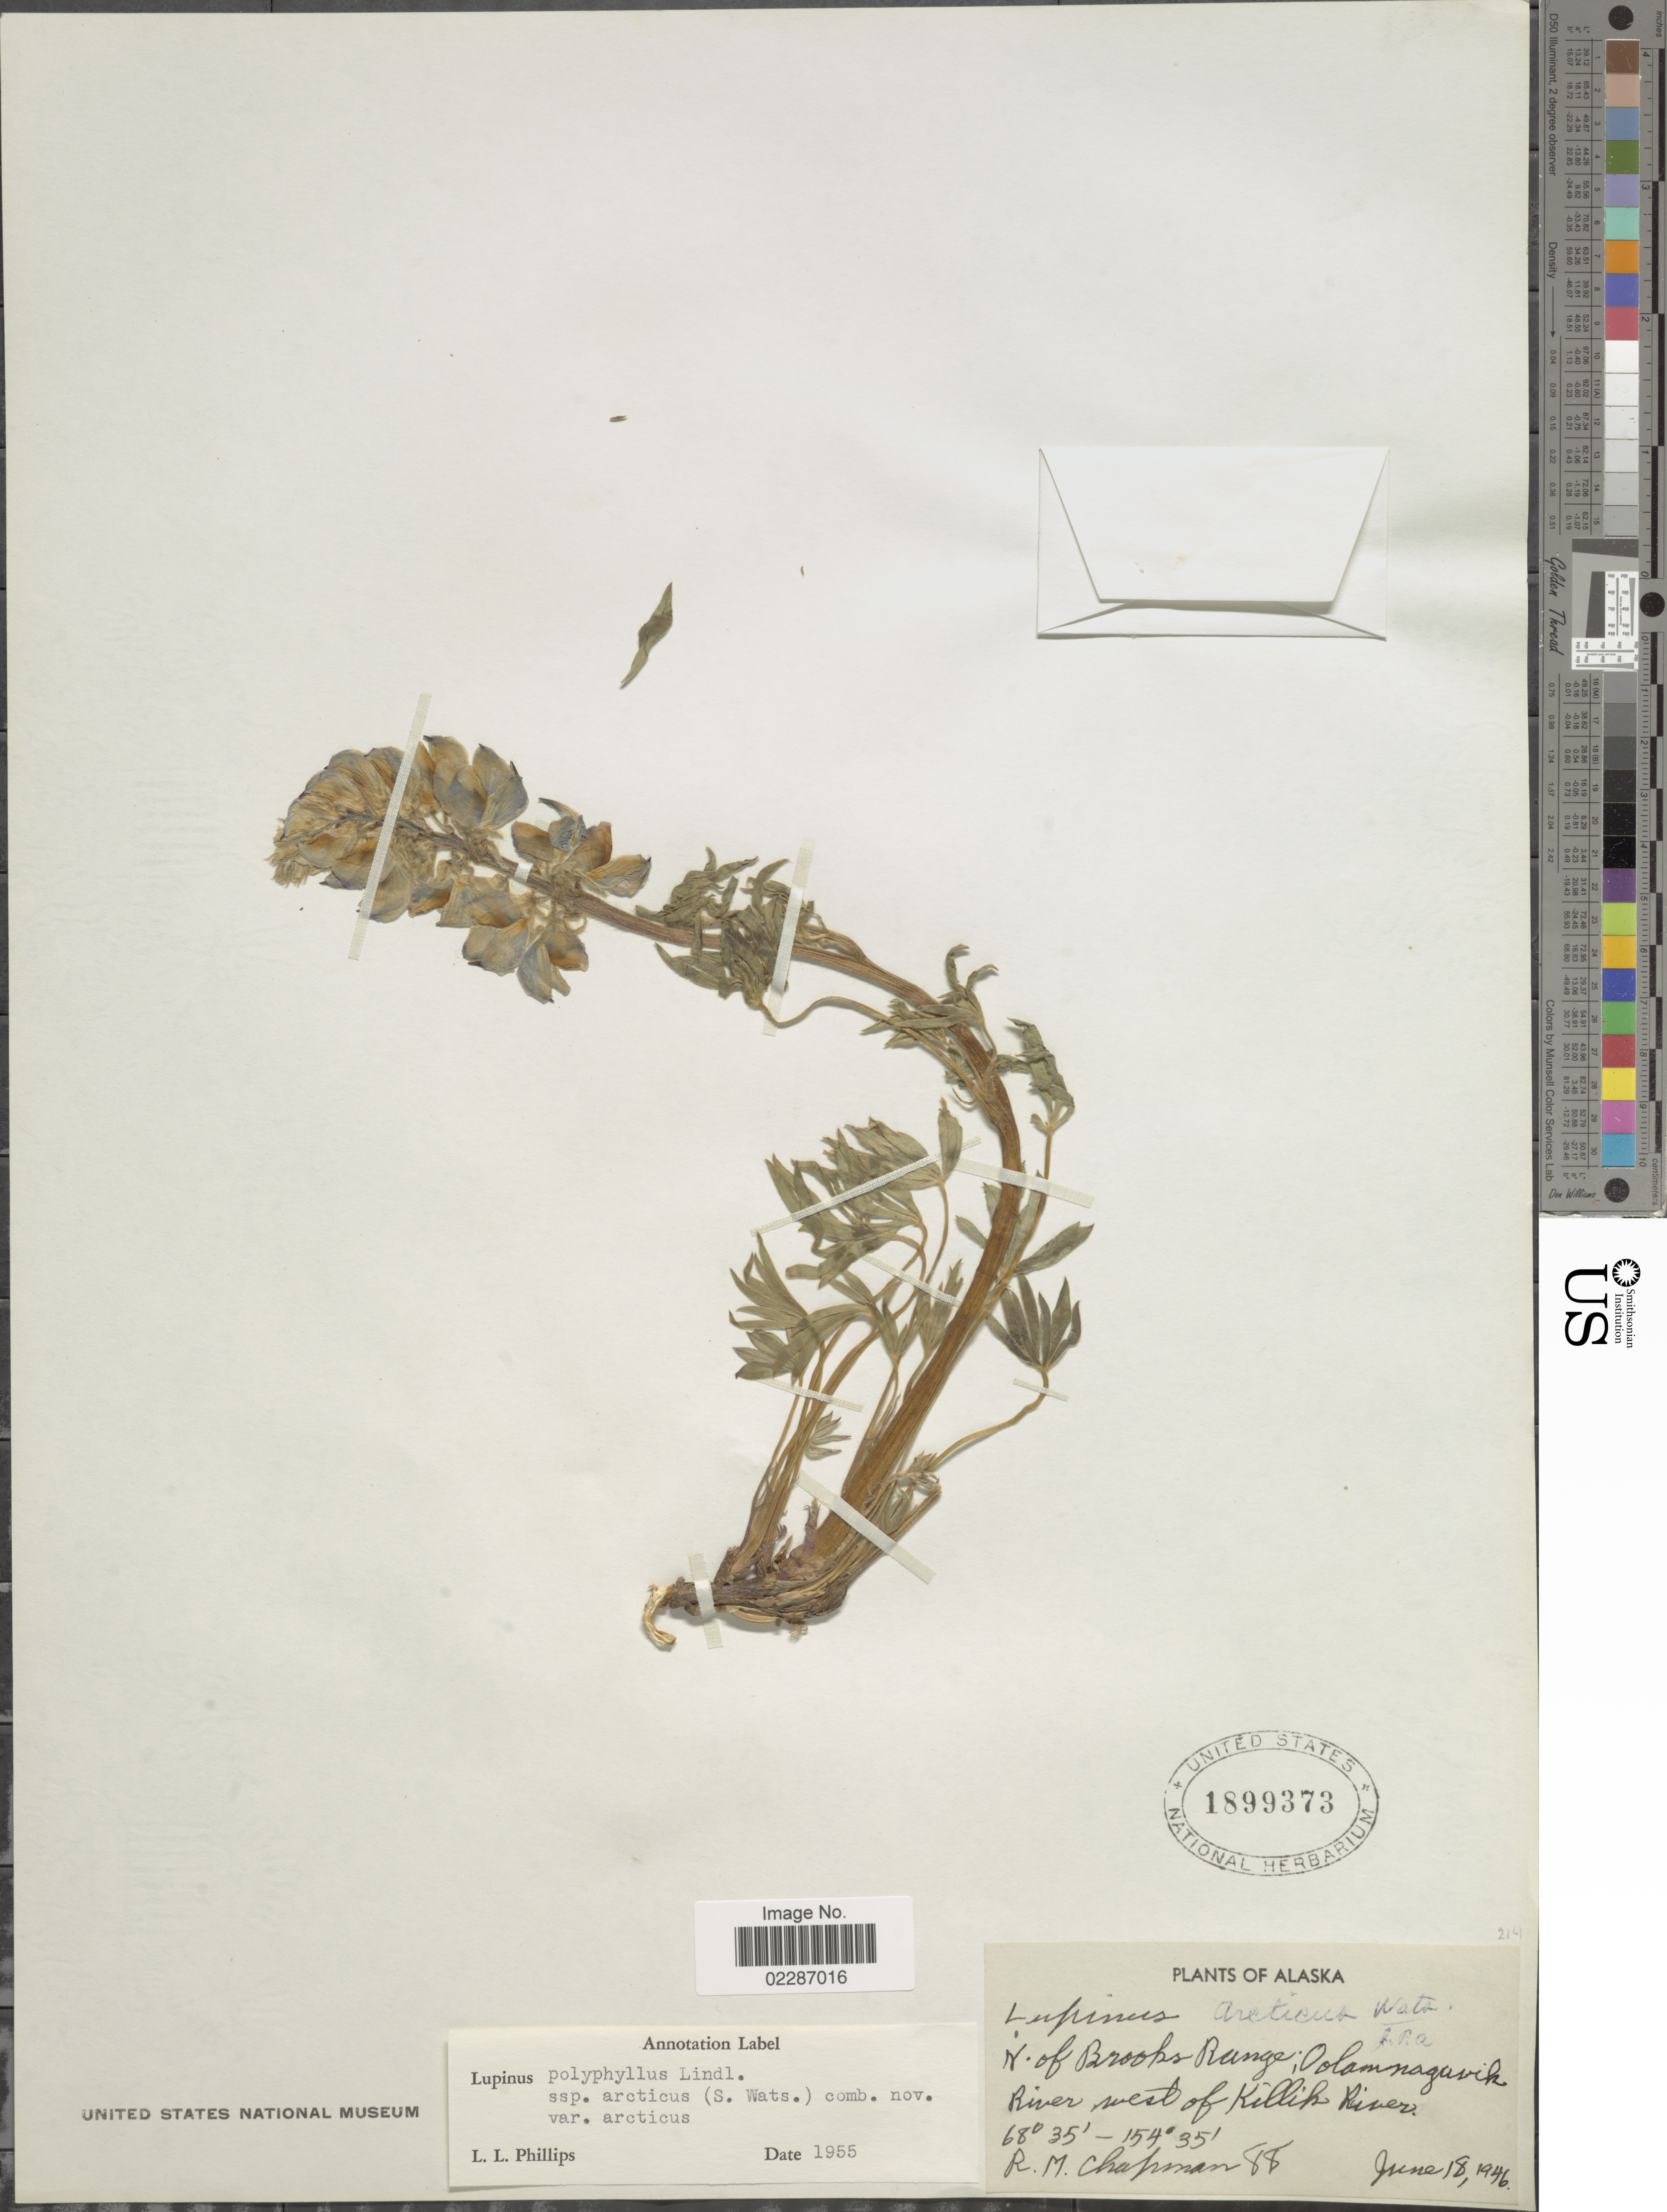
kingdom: Plantae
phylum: Tracheophyta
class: Magnoliopsida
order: Fabales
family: Fabaceae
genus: Lupinus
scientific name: Lupinus arcticus subsp. arcticus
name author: S. Watson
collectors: R. M. Chapman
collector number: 88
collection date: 1946-06-18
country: United States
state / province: Alaska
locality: N of Brooks Range, Oolamnagavik River, west of Killik River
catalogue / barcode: US 1899373